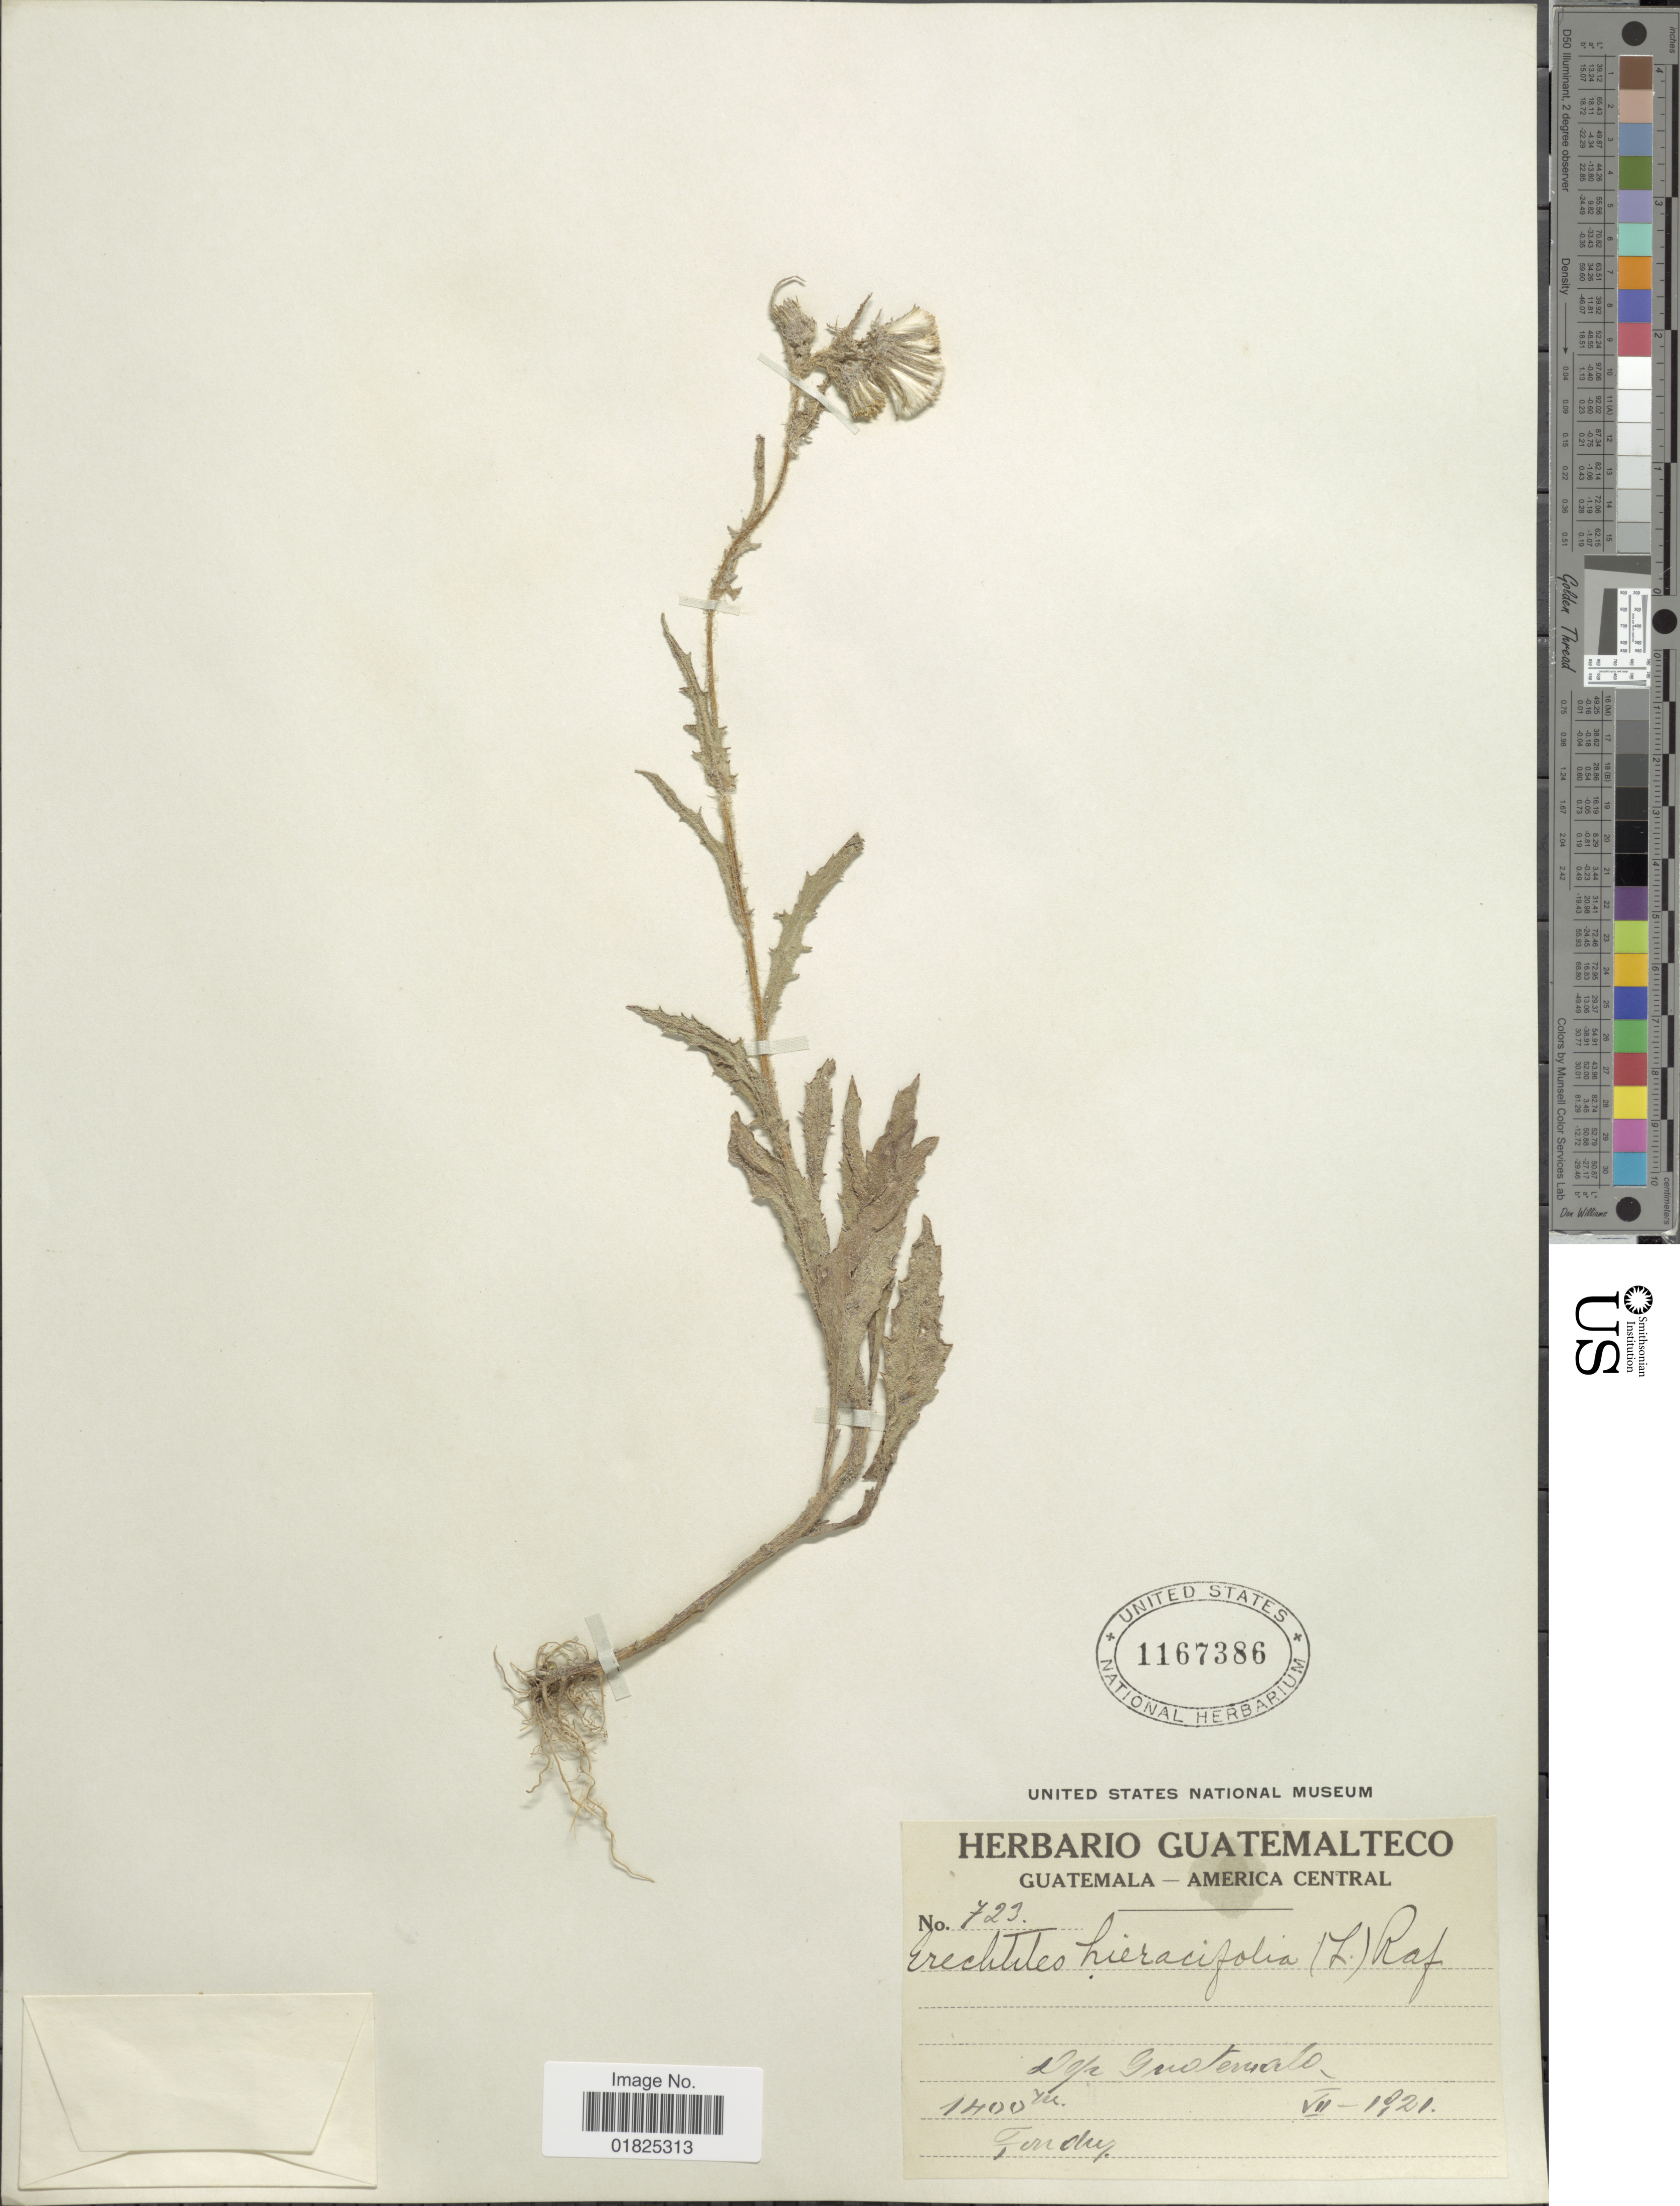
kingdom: Plantae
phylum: Tracheophyta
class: Magnoliopsida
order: Asterales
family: Asteraceae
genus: Erechtites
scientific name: Erechtites hieraciifolius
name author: (L.) Raf. ex DC.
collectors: A. Tonduz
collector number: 723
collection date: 1921-07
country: Guatemala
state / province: Guatemala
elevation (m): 1400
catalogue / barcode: US 1167386